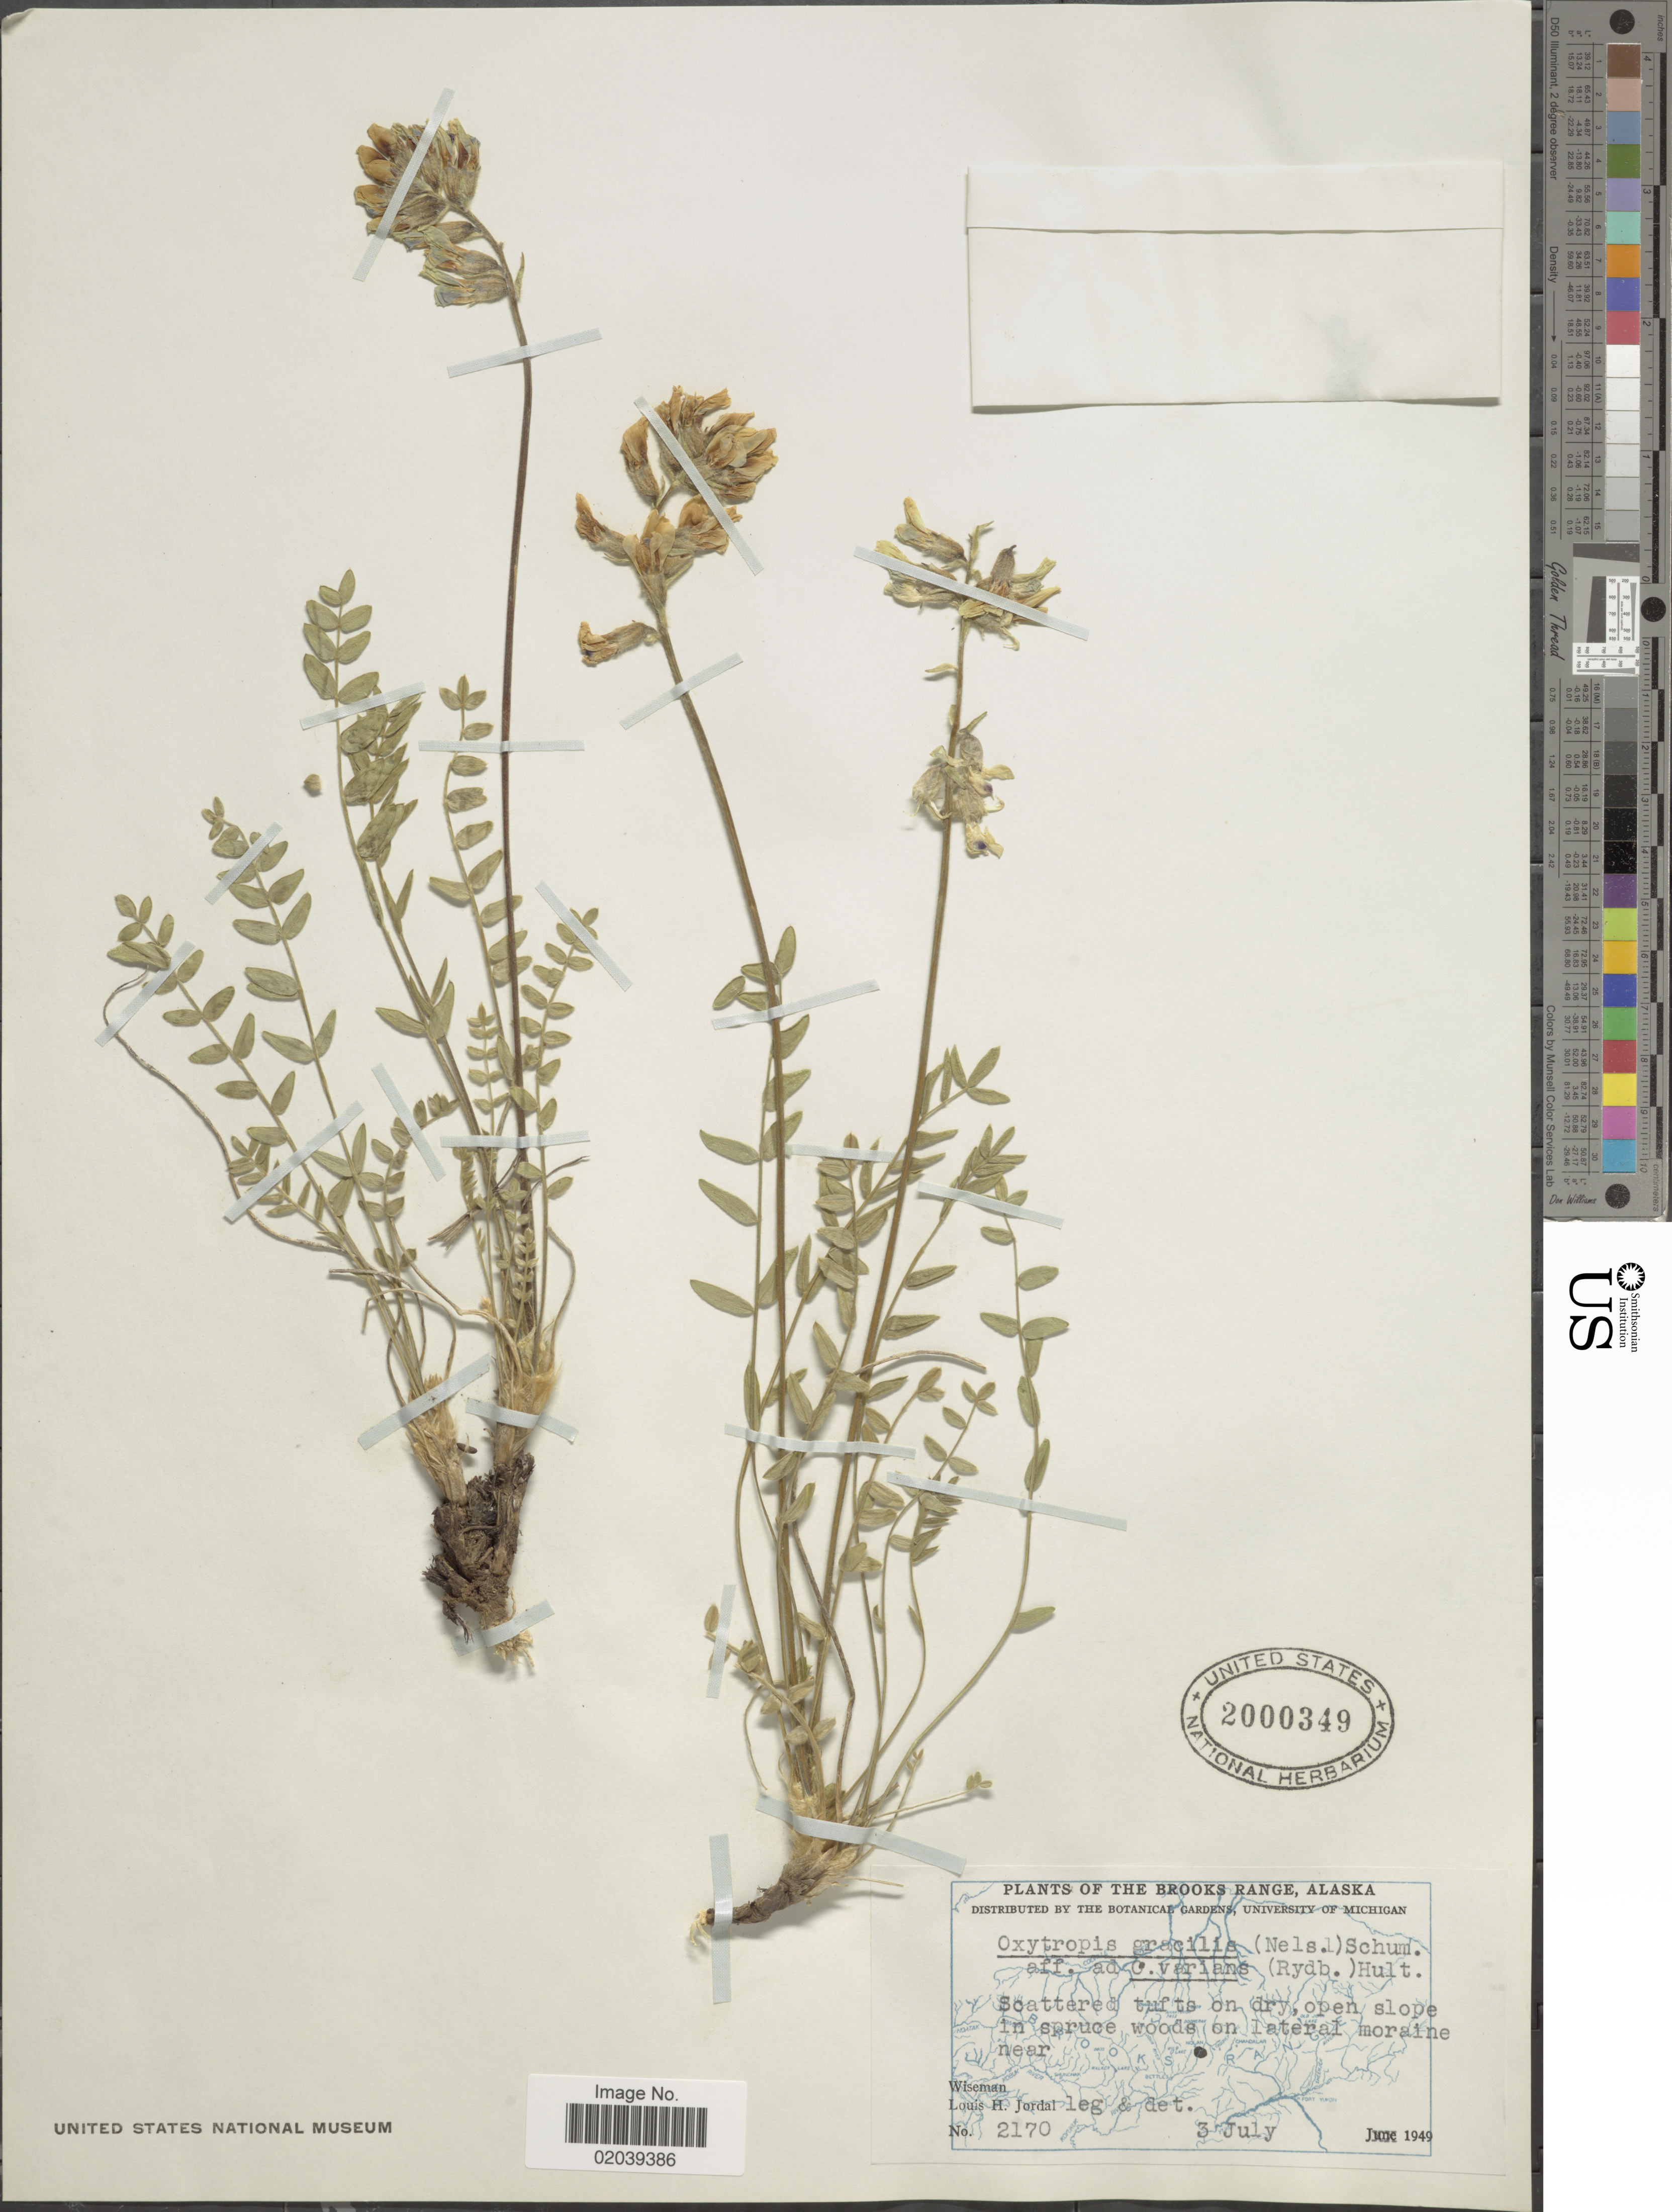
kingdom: Plantae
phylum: Tracheophyta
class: Magnoliopsida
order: Fabales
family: Fabaceae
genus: Oxytropis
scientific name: Oxytropis campestris var. gracilis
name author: (A. Nelson) Barneby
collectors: Wiseman, -- & L. Jordal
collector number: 2170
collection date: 1949-07-03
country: United States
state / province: Alaska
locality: The Brooks Range. Scattered tufts on dry, open slope in spruce woods on lateral moraine near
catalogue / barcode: US 2000349